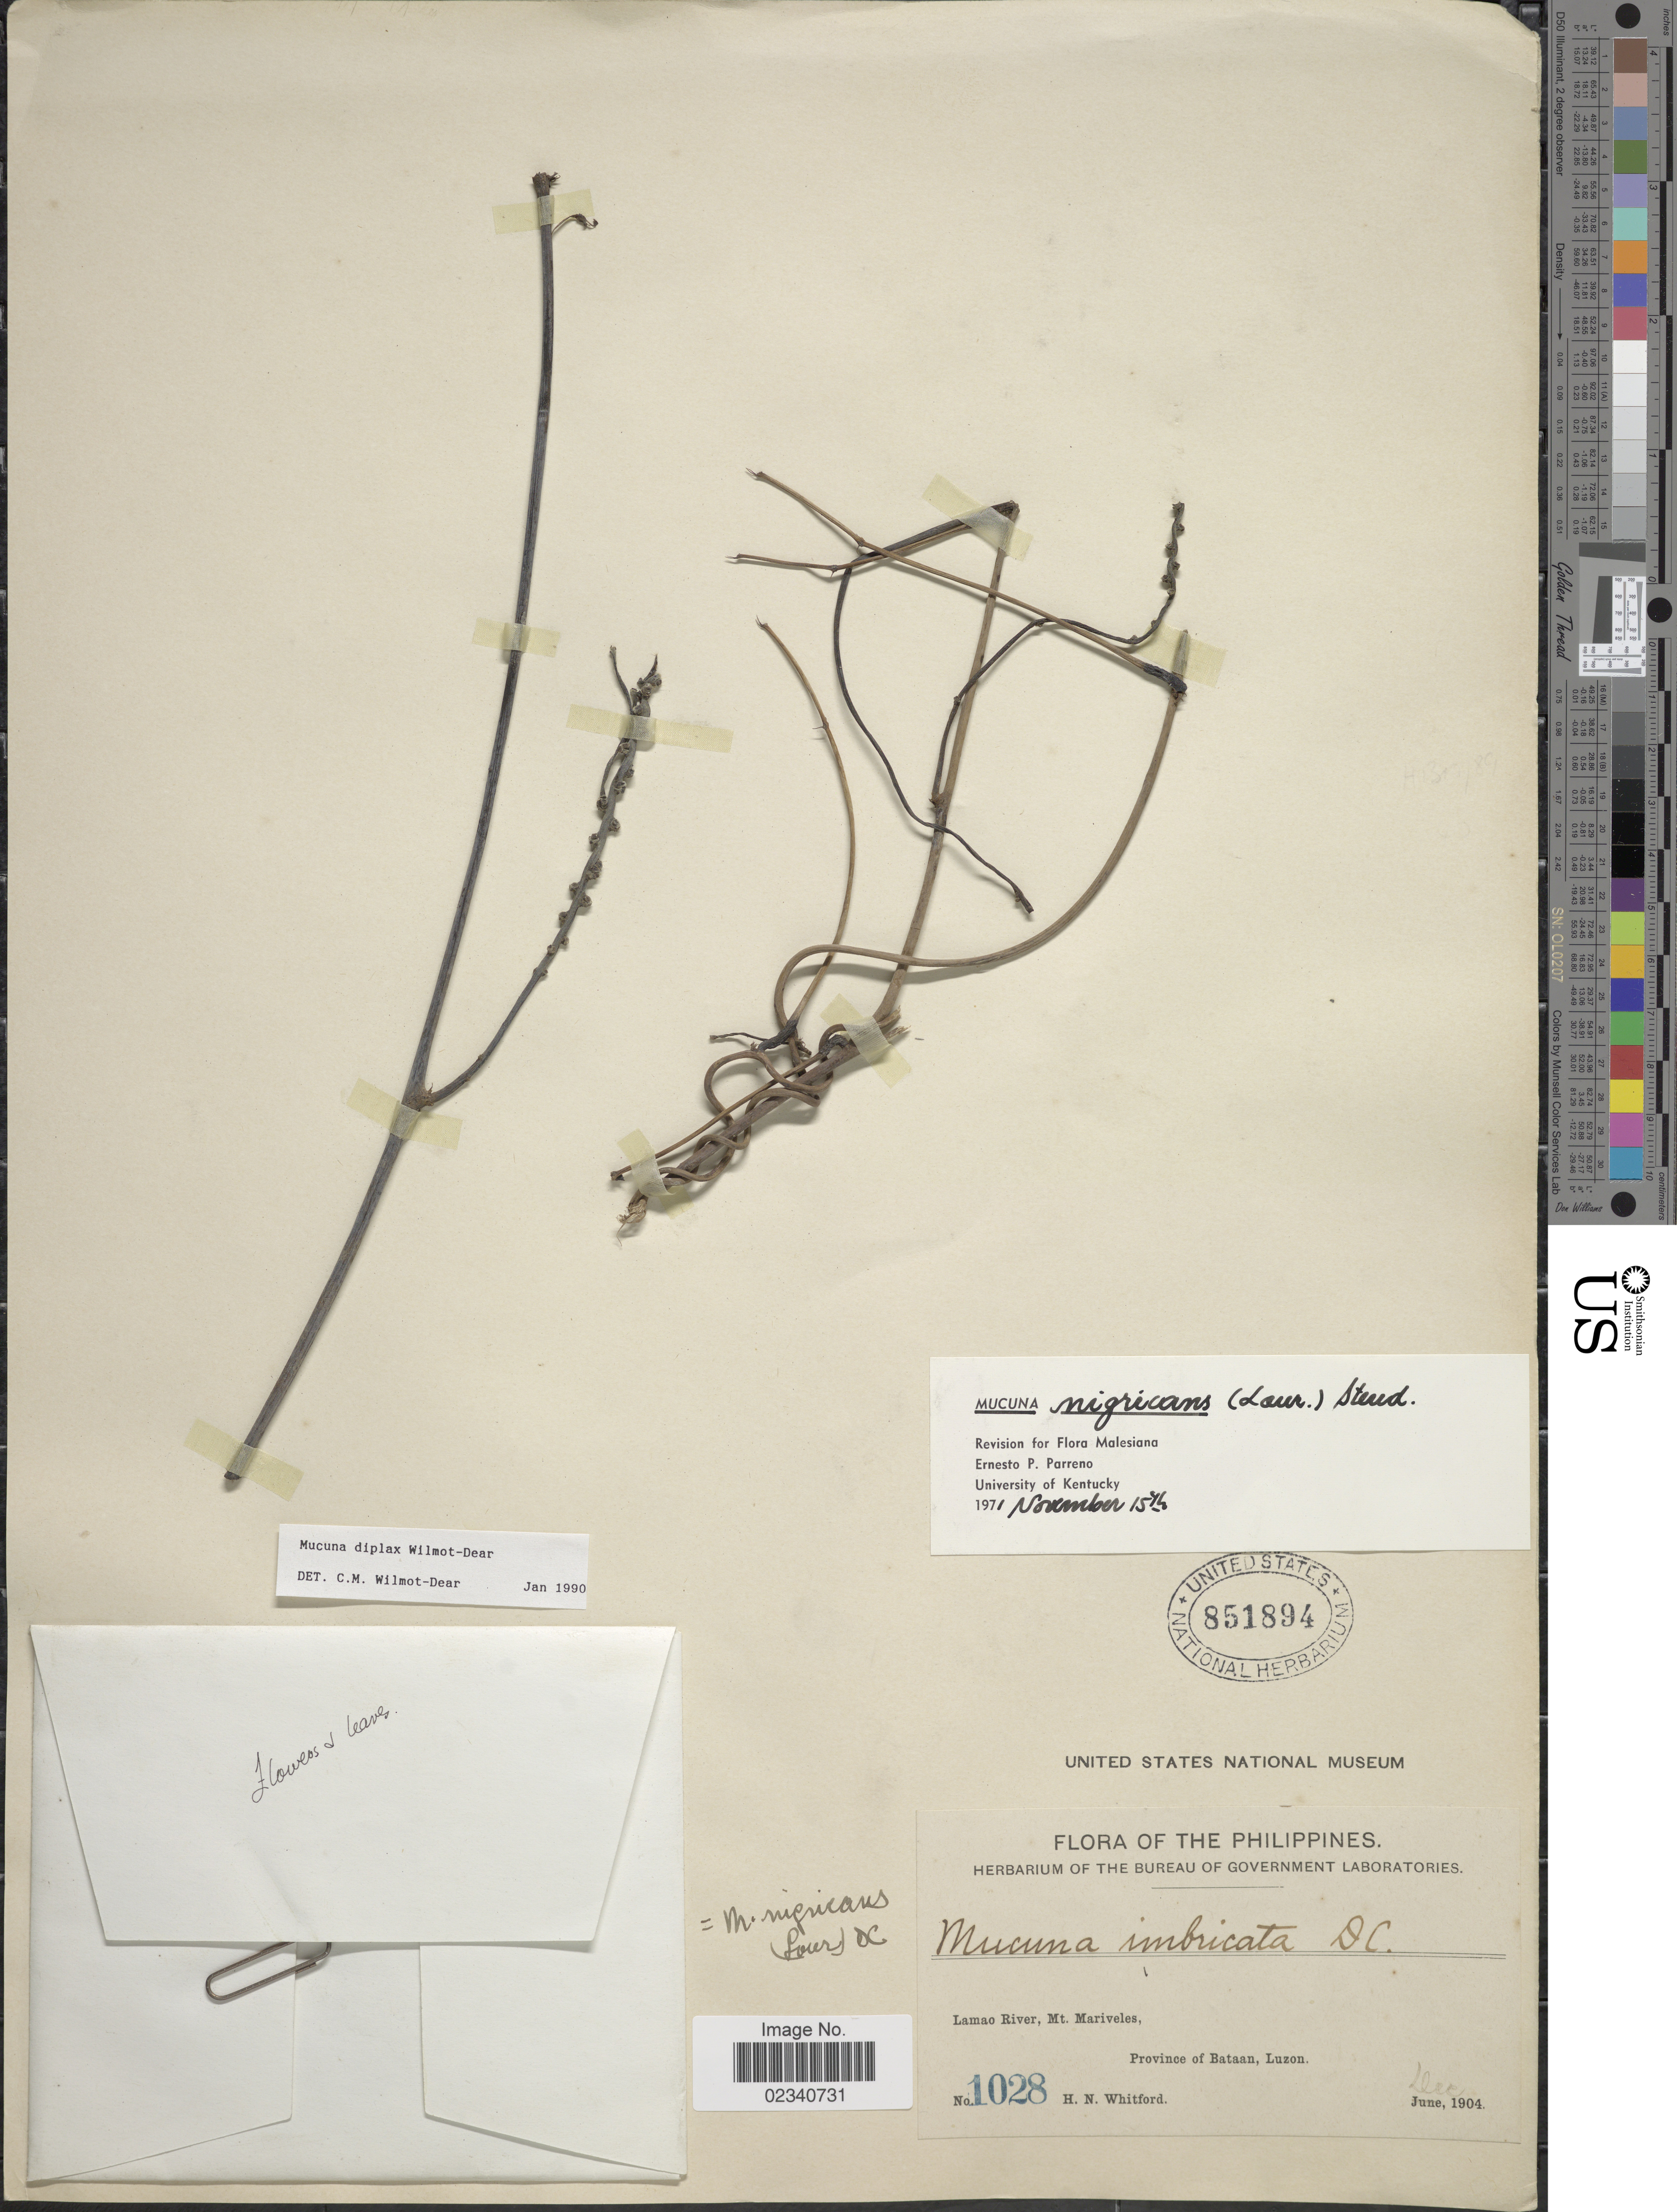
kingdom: Plantae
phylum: Tracheophyta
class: Magnoliopsida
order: Fabales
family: Fabaceae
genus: Mucuna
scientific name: Mucuna diplex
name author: Wilmot-Dear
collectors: H. N. Whitford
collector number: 1028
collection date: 1904-12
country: Philippines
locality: Lamao River, Mt. Mariveles. Province of Bataan, Luzon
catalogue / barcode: US 851894